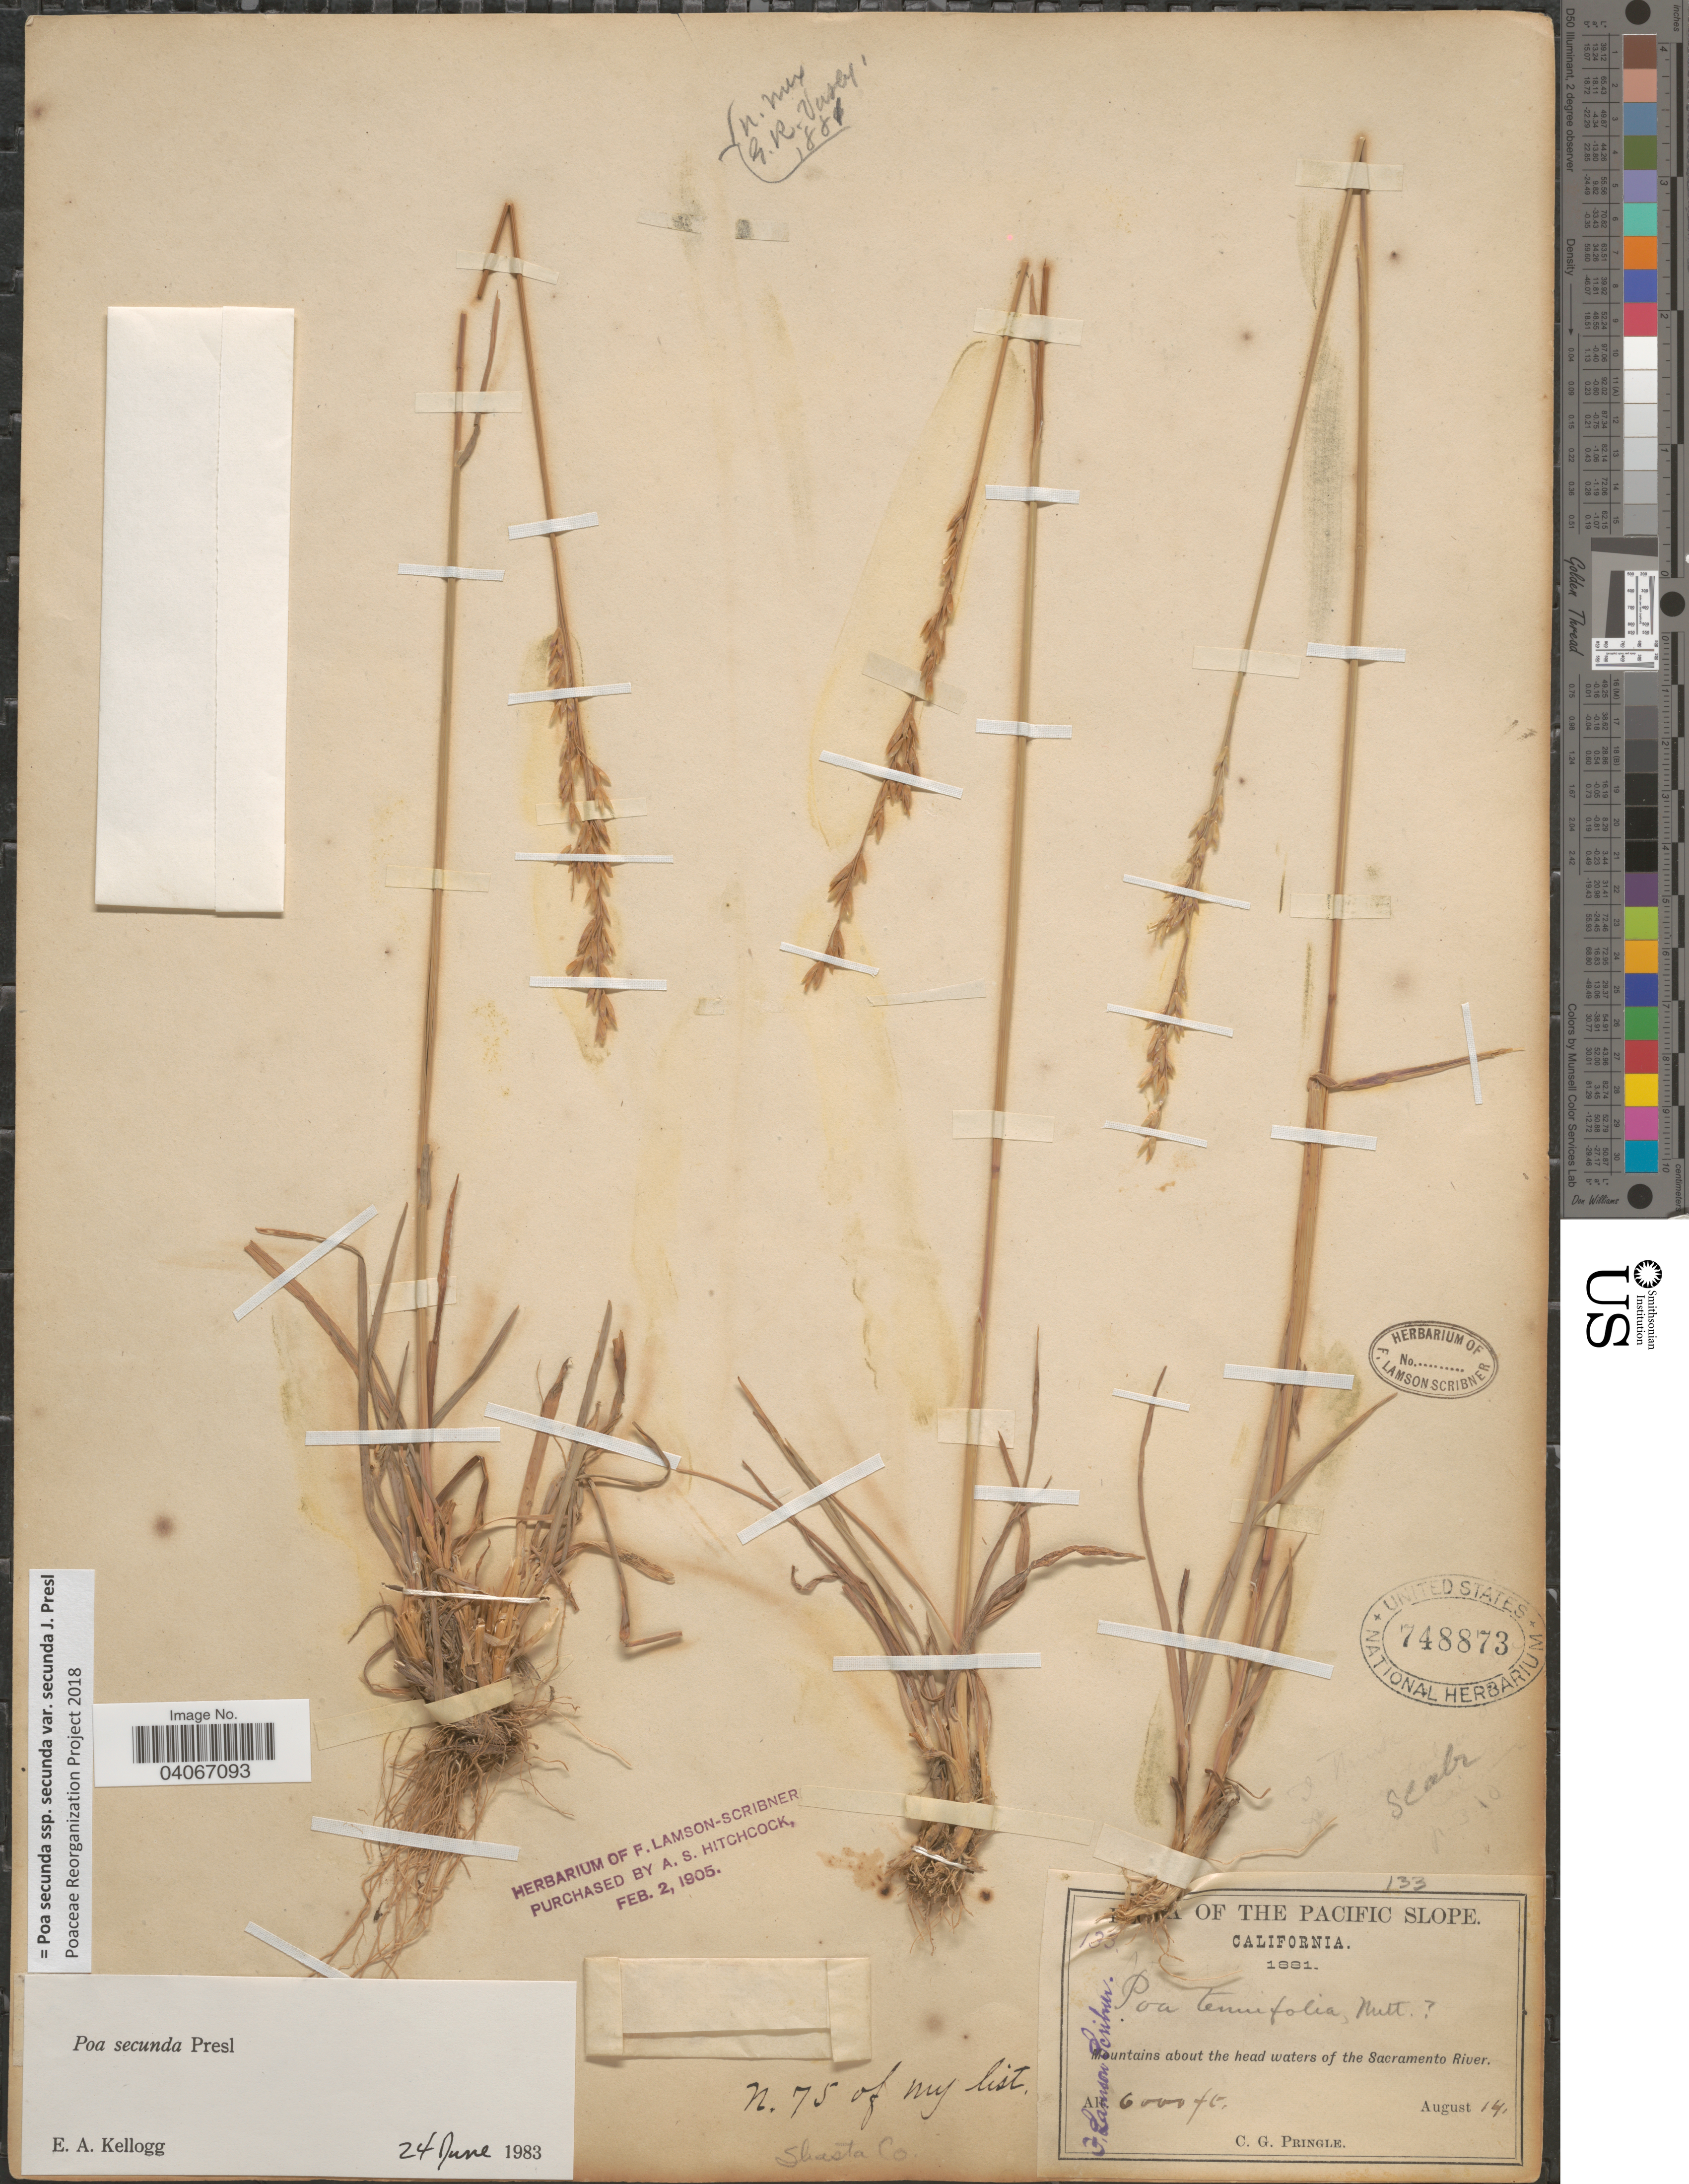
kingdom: Plantae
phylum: Tracheophyta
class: Liliopsida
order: Poales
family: Poaceae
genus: Poa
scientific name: Poa secunda subsp. secunda var. secunda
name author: J. Presl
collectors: C. G. Pringle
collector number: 133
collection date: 1881-08-14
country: United States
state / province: California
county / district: Shasta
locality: The Pacific Slope. Mountains about the head waters of the Sacramento River. Shasta Co.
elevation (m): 1829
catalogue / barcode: US 748873